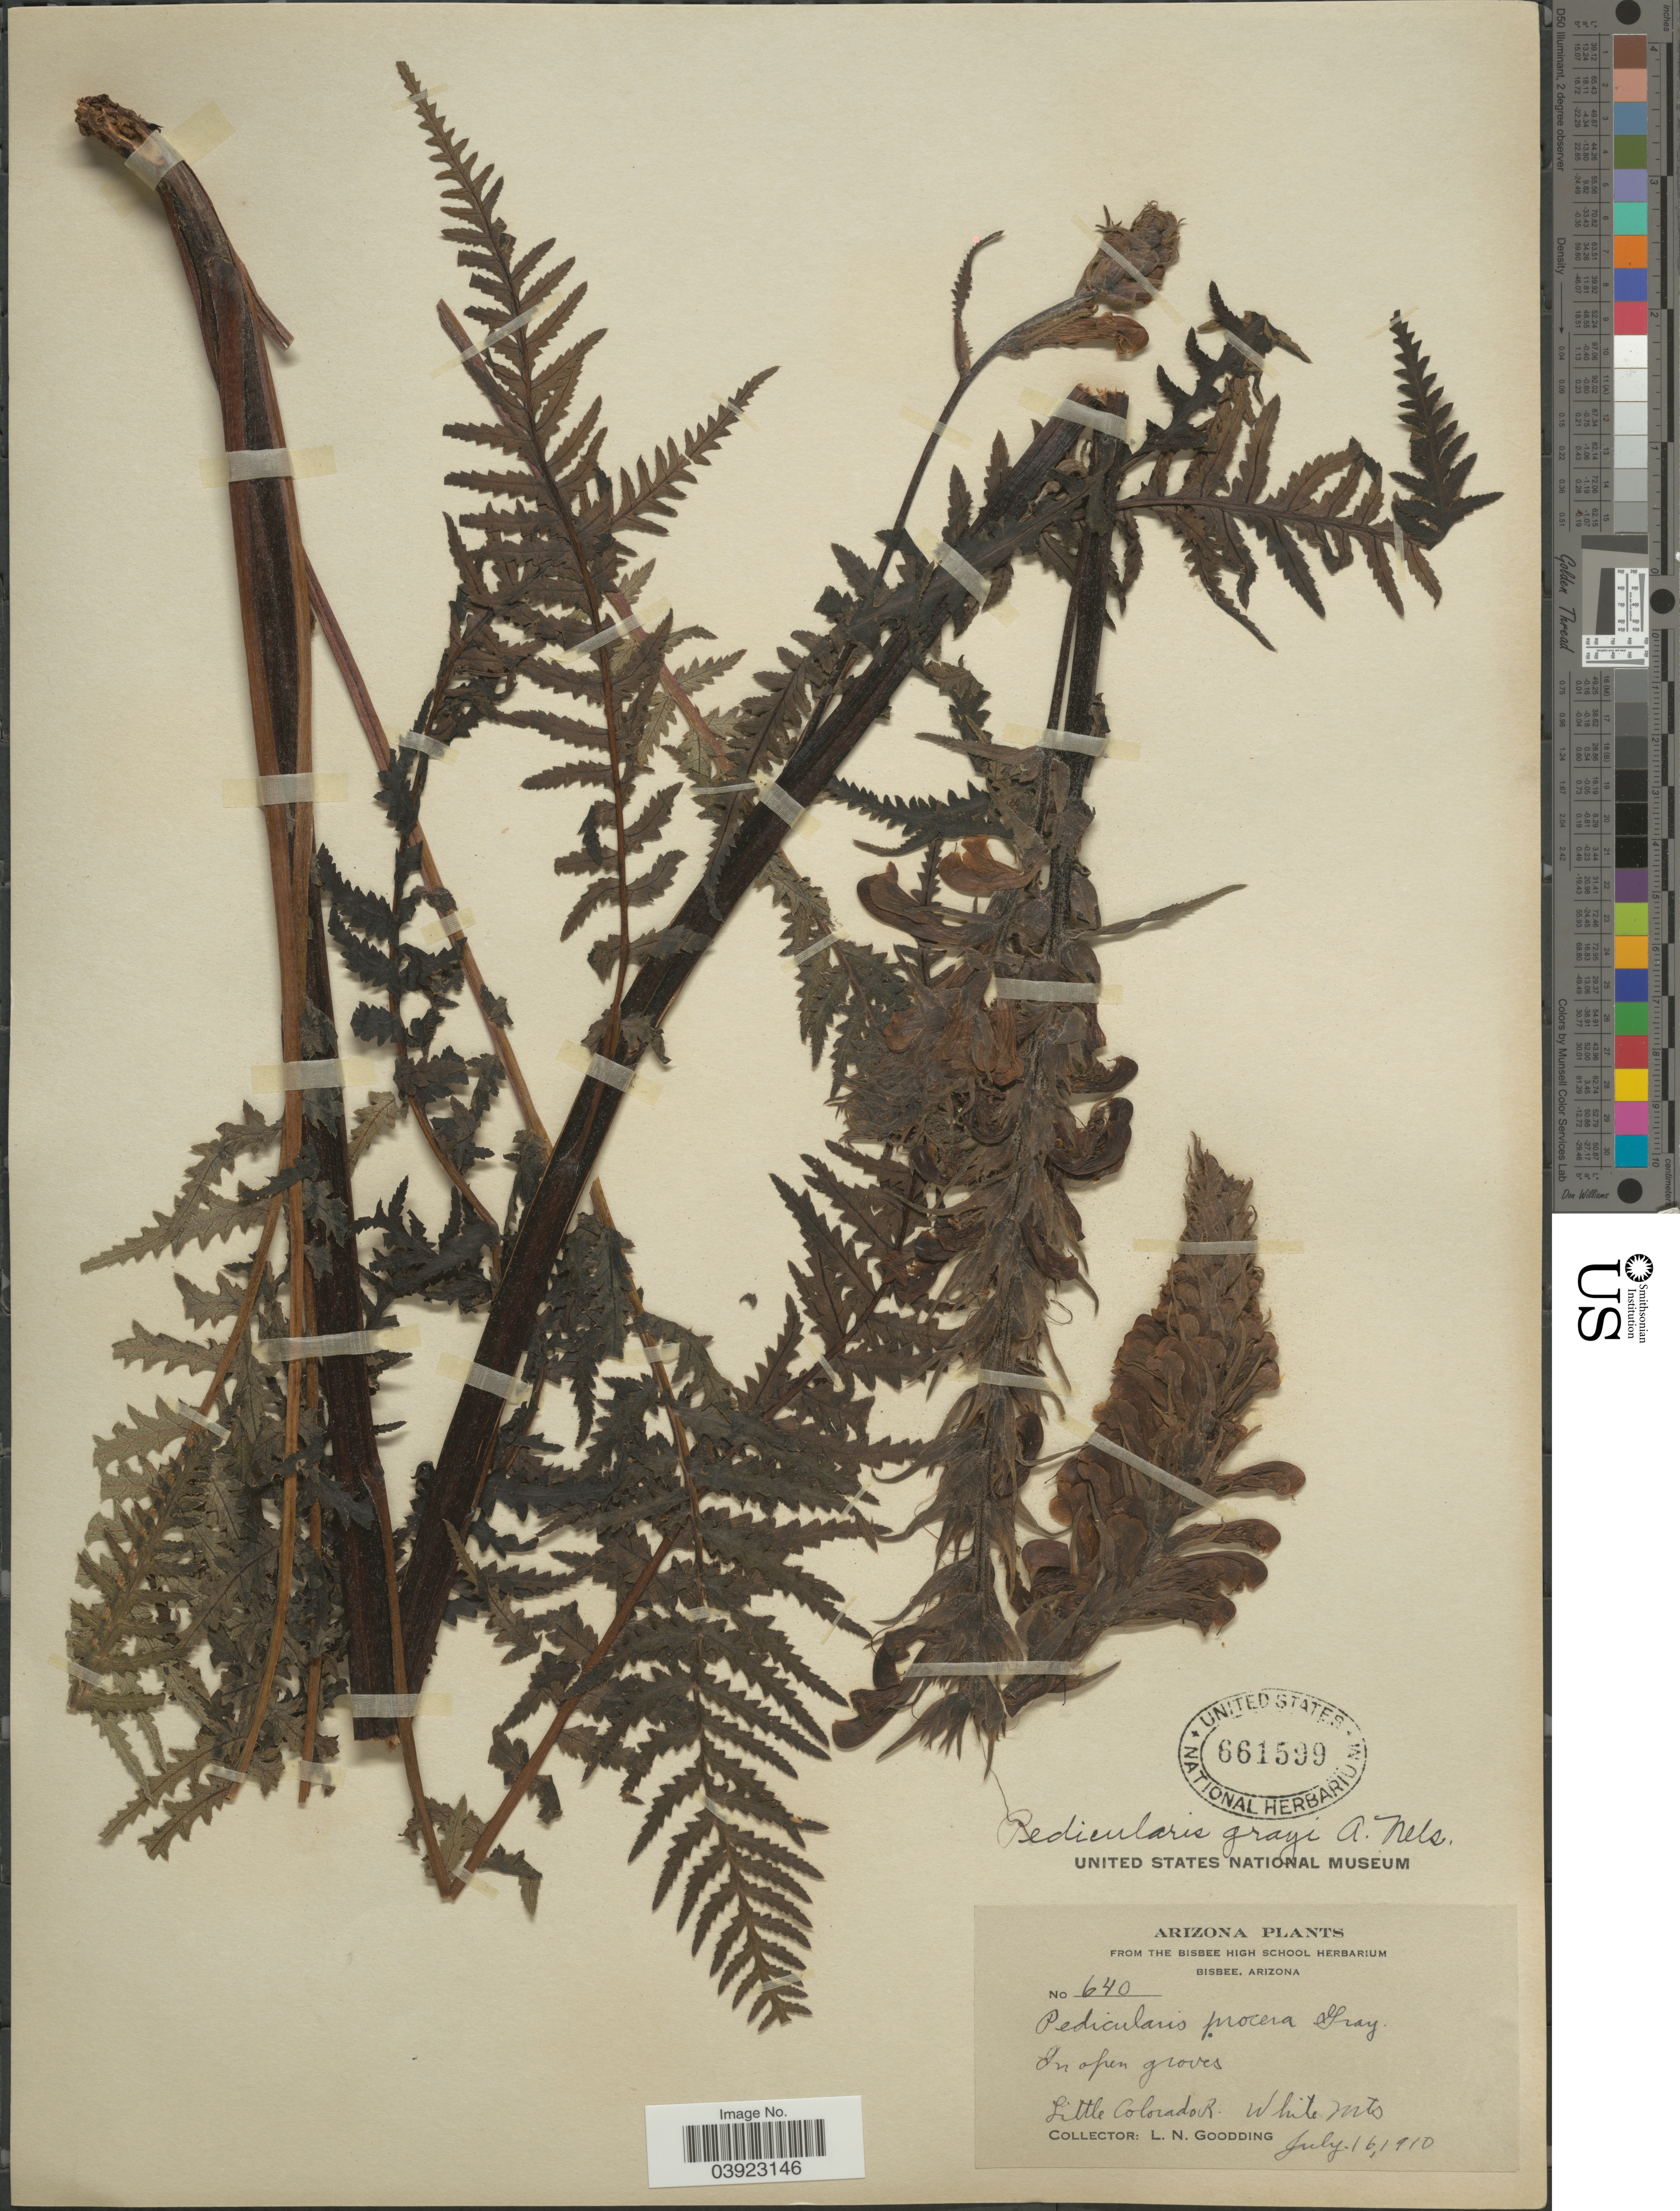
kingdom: Plantae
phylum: Tracheophyta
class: Magnoliopsida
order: Lamiales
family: Orobanchaceae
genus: Pedicularis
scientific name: Pedicularis procera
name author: A. Gray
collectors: L. N. Goodding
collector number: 640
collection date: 1910-07-16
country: United States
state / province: Arizona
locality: Little Colorado R. White Mts.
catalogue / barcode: US 661599